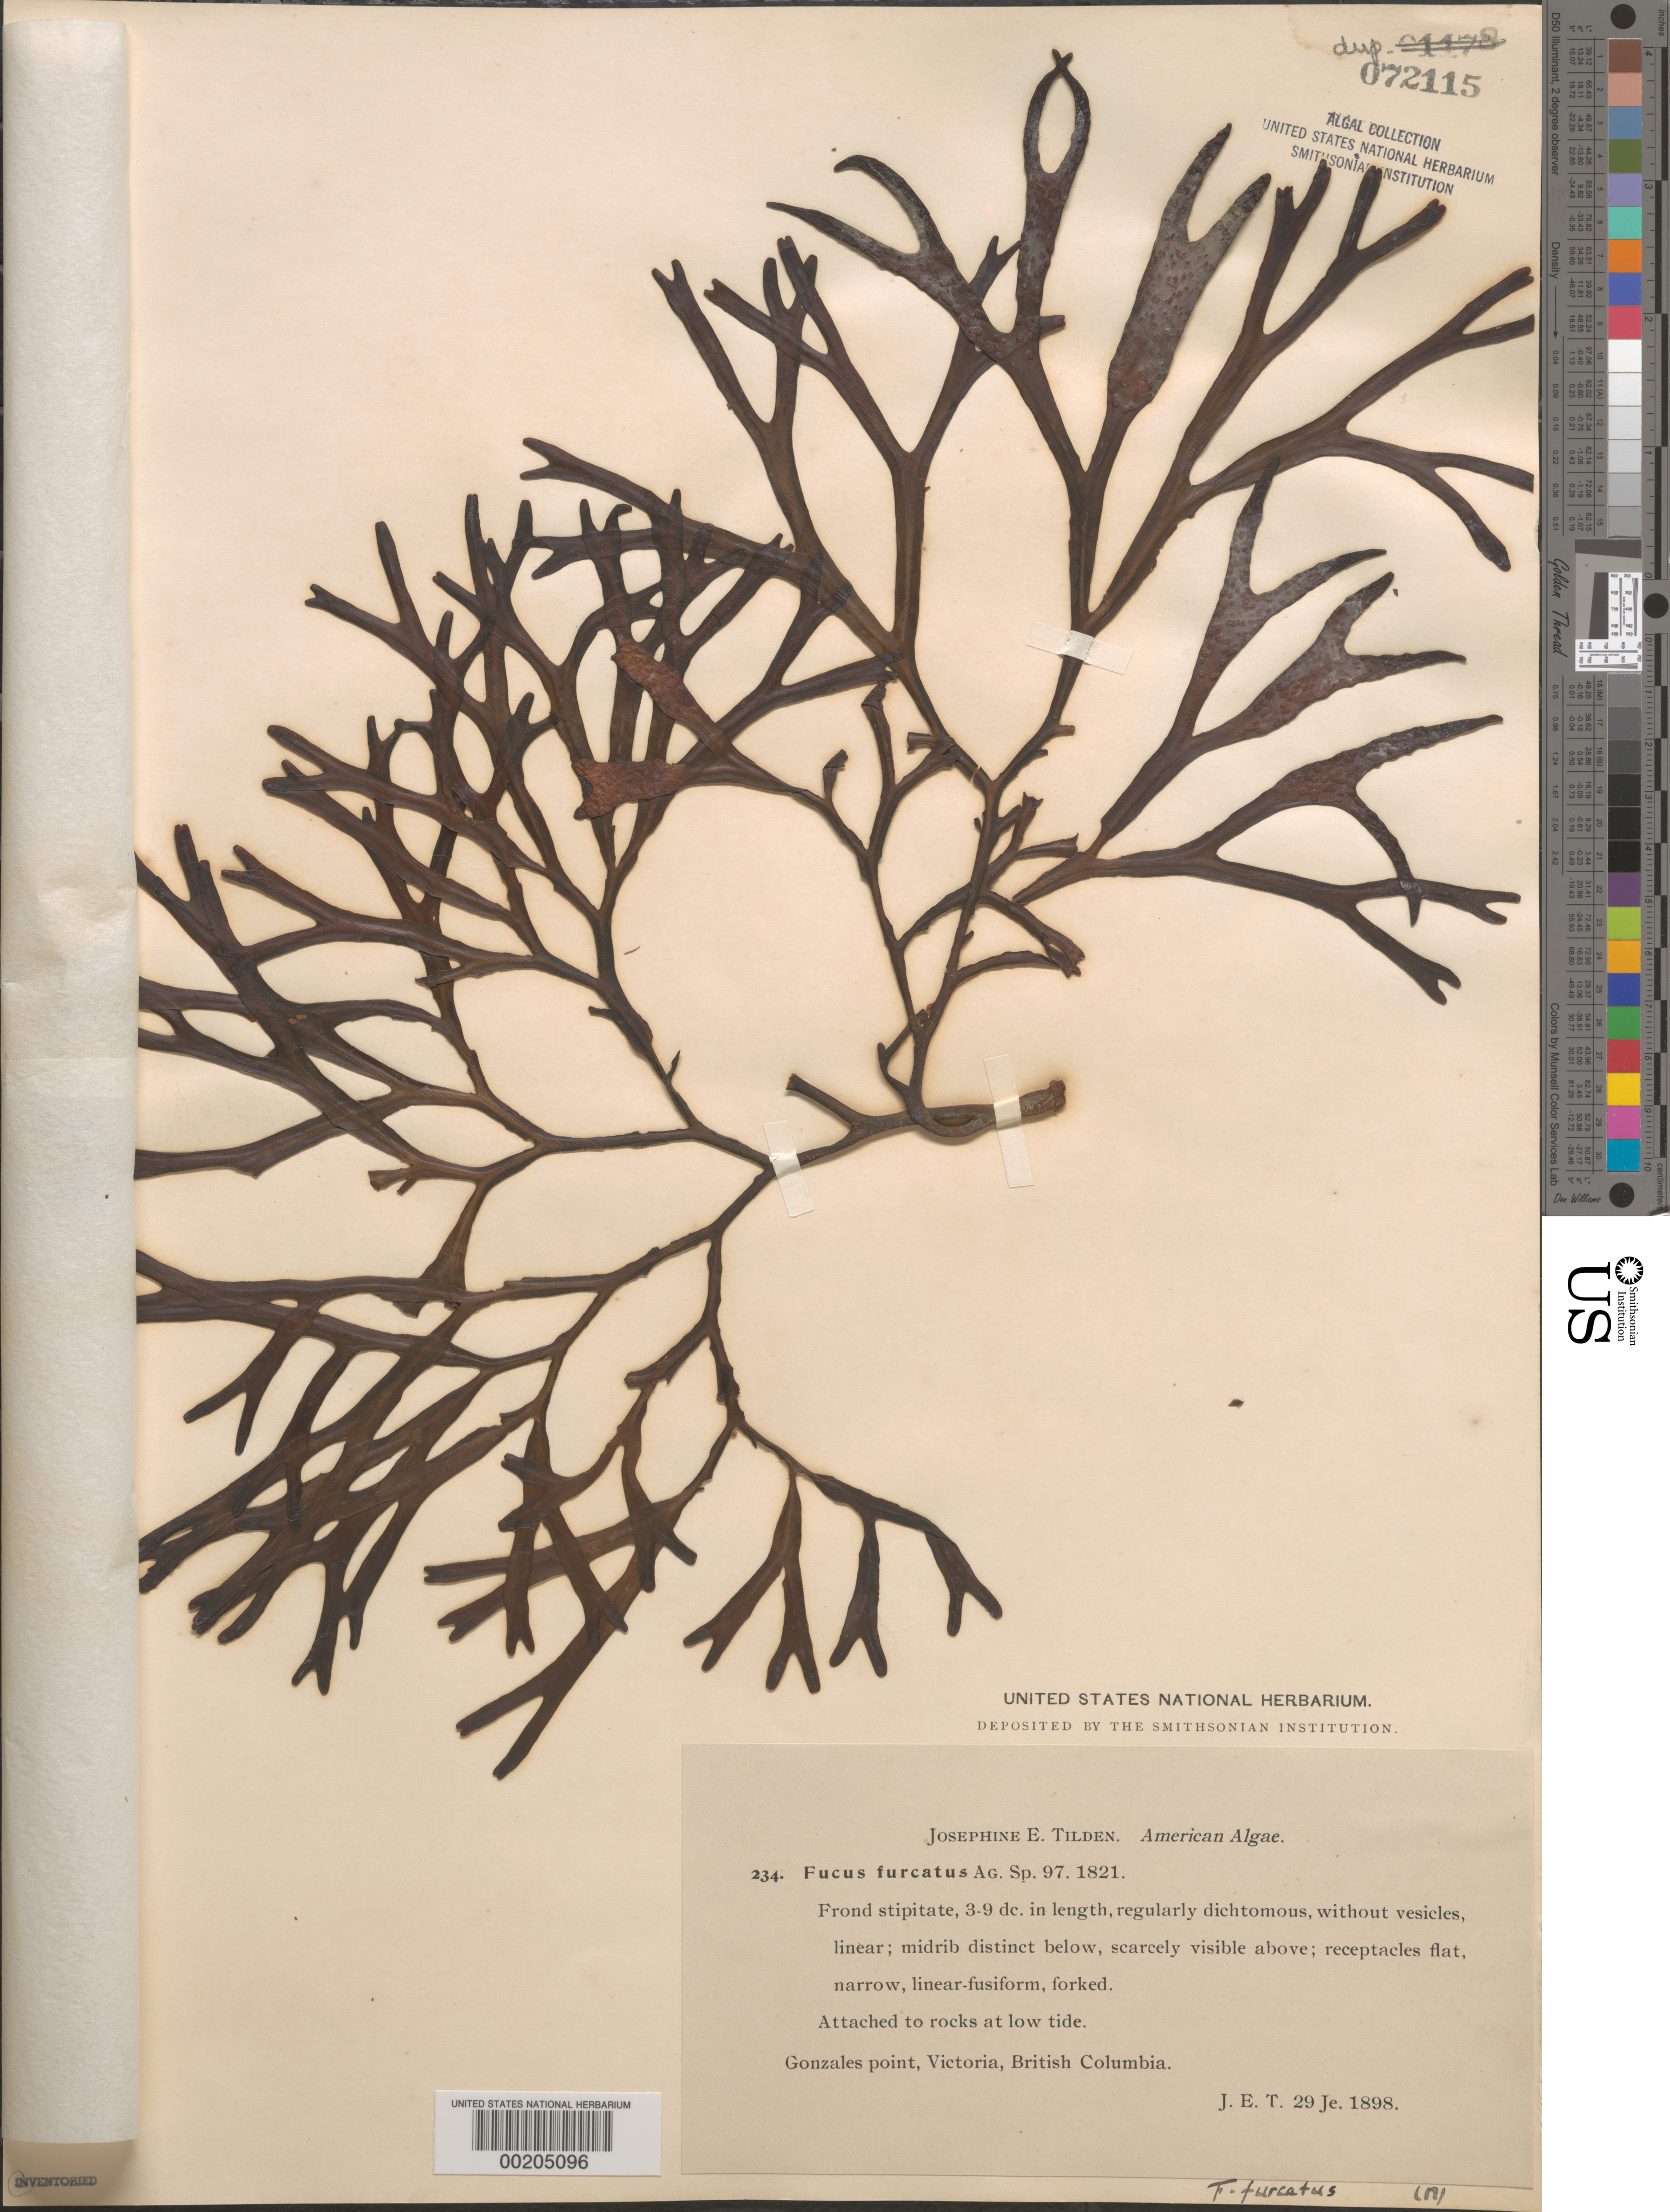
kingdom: Chromista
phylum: Ochrophyta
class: Phaeophyceae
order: Fucales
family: Fucaceae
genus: Fucus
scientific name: Fucus distichus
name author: L.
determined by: Algae name updating Project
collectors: J. E. Tilden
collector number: JET 234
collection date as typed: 29 Jun 1898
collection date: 1898-06-29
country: Canada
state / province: British Columbia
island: Vancouver Island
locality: Gnzales Point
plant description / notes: Tilden, American Algae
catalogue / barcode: US 72115